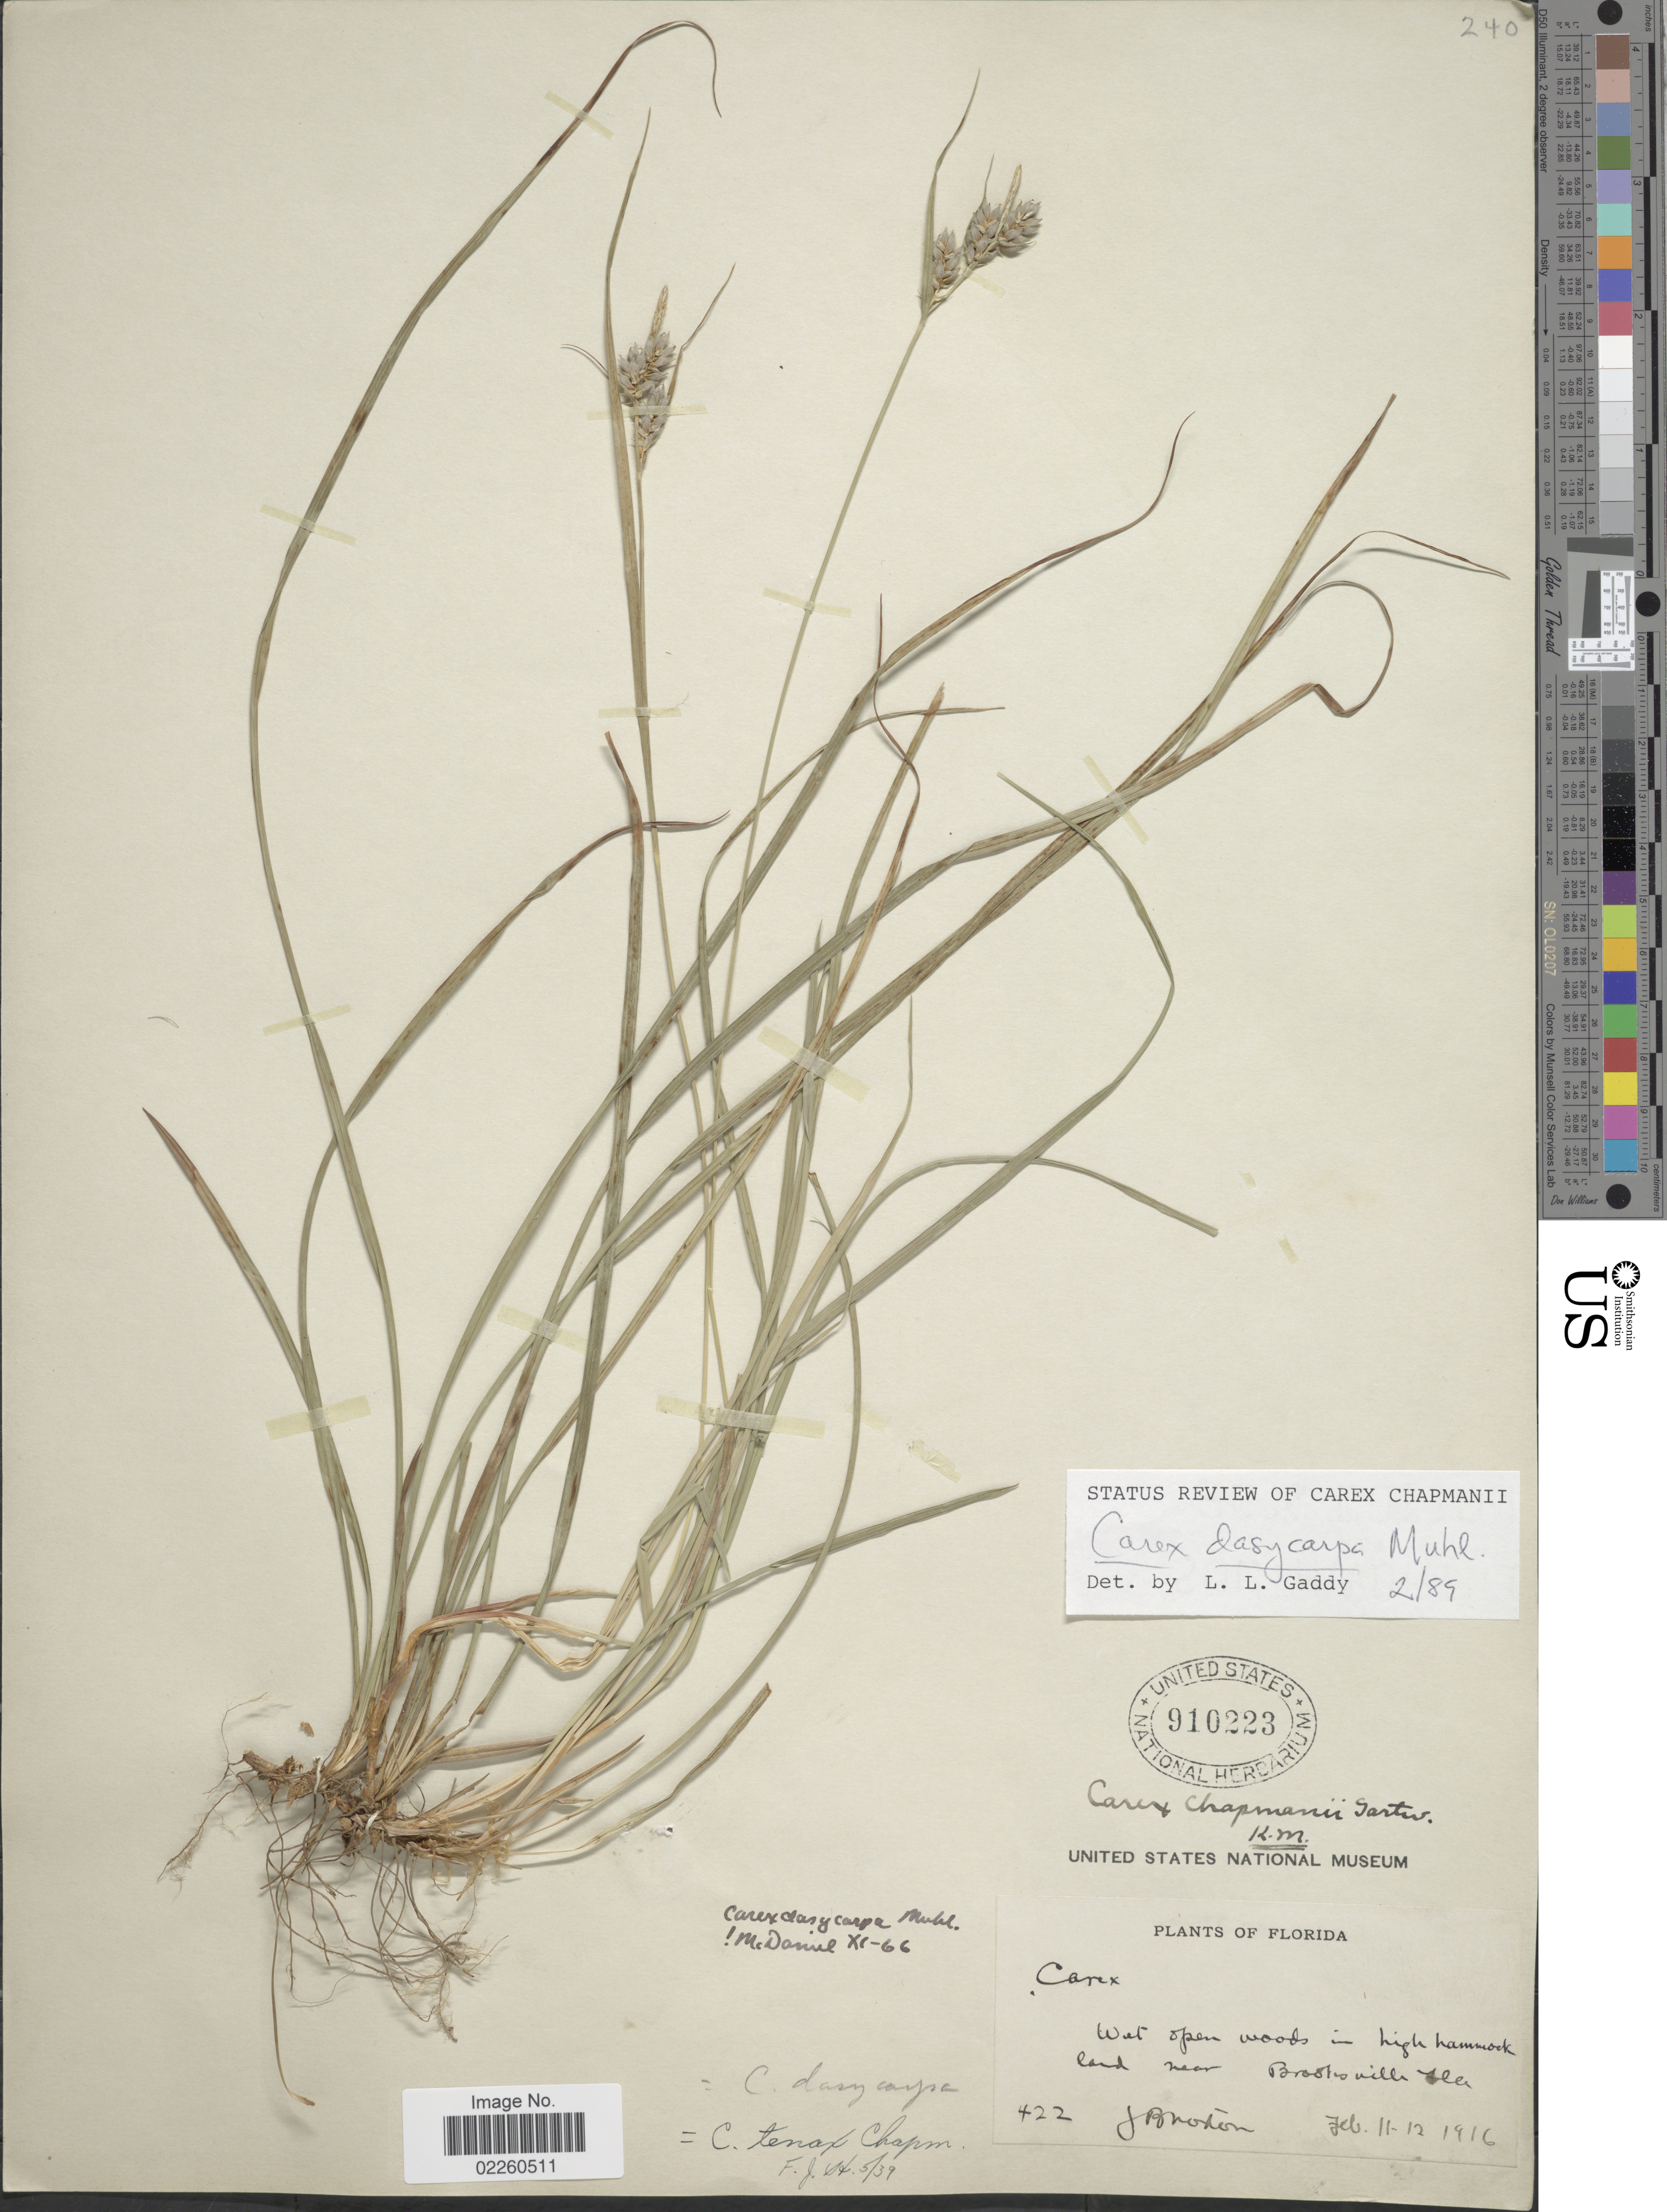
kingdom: Plantae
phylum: Tracheophyta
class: Liliopsida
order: Poales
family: Cyperaceae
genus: Carex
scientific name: Carex dasycarpa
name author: Muhl.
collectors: J. B. Norton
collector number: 422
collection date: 1916-02-11/1916-02-12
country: United States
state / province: Florida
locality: Wet open woods in high hammock land near Brooksville Fla.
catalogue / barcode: US 910223